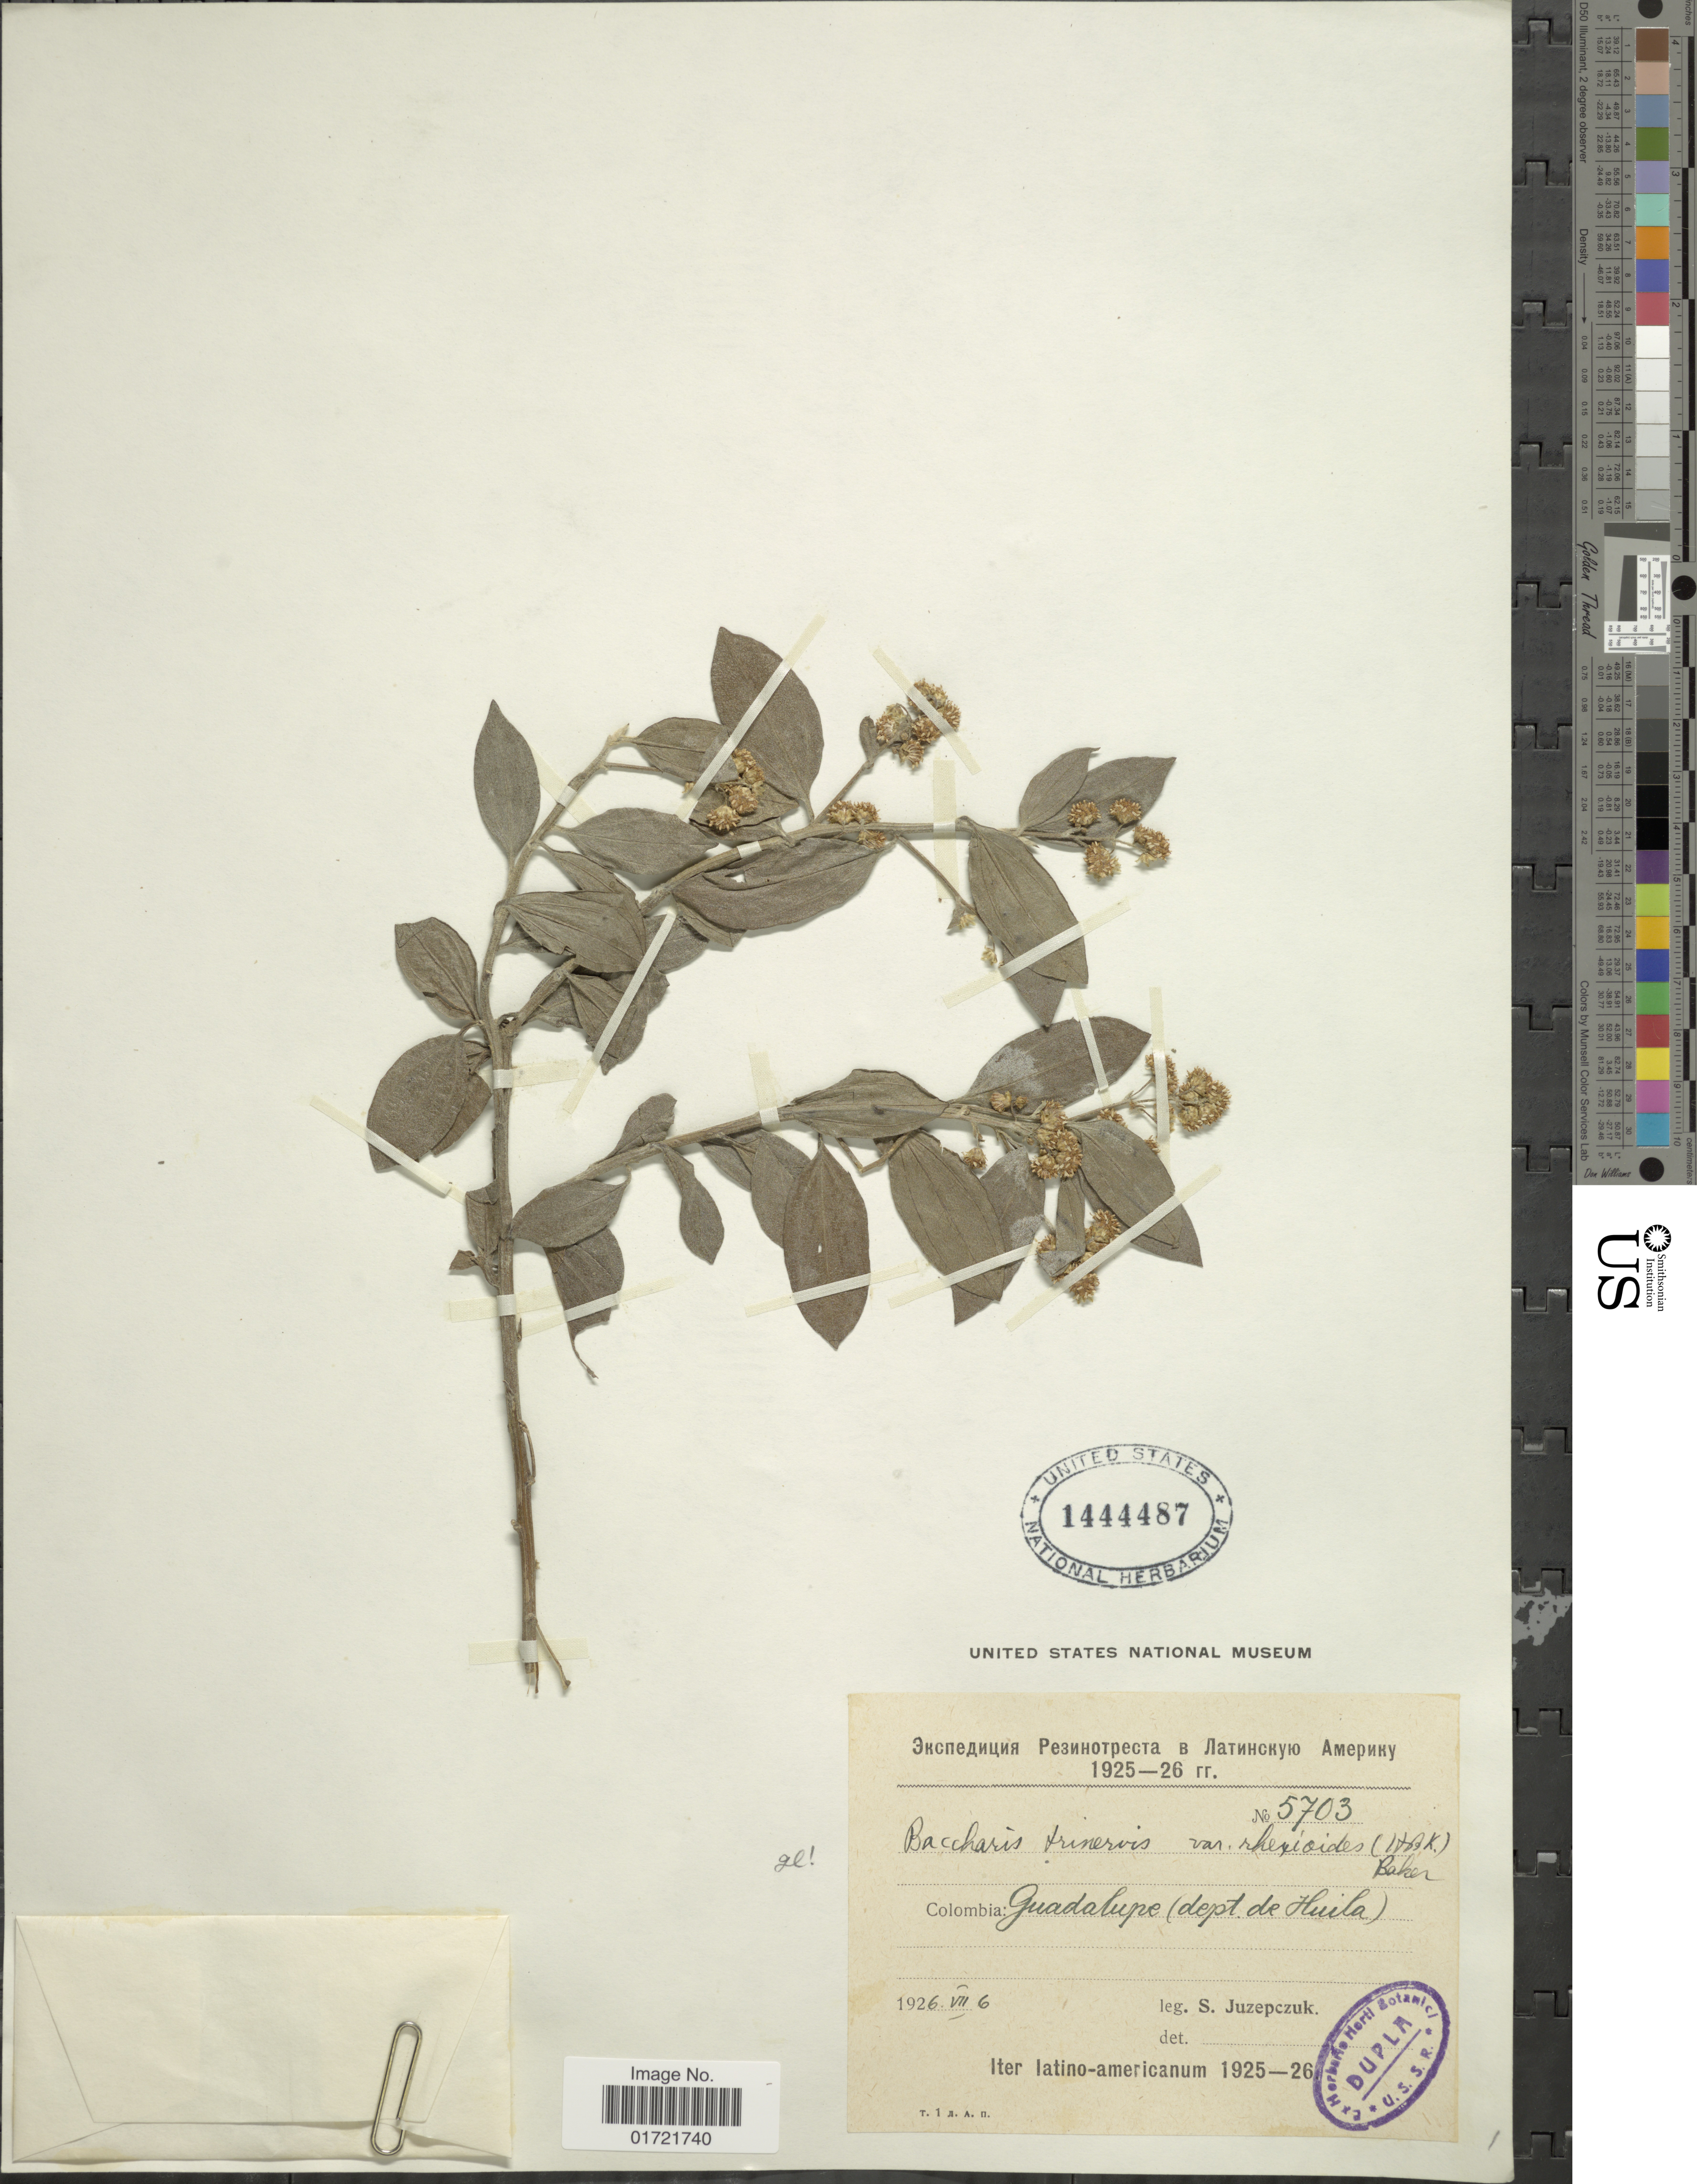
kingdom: Plantae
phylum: Tracheophyta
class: Magnoliopsida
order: Asterales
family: Asteraceae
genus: Baccharis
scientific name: Baccharis trinervis var. rhexioides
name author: (Kunth) Baker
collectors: S. V. Juzepczuk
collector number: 5703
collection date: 1926-07-06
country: Colombia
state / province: Huila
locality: Colombia: Guadalupe (Dept. de Huila)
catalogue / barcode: US 1444487